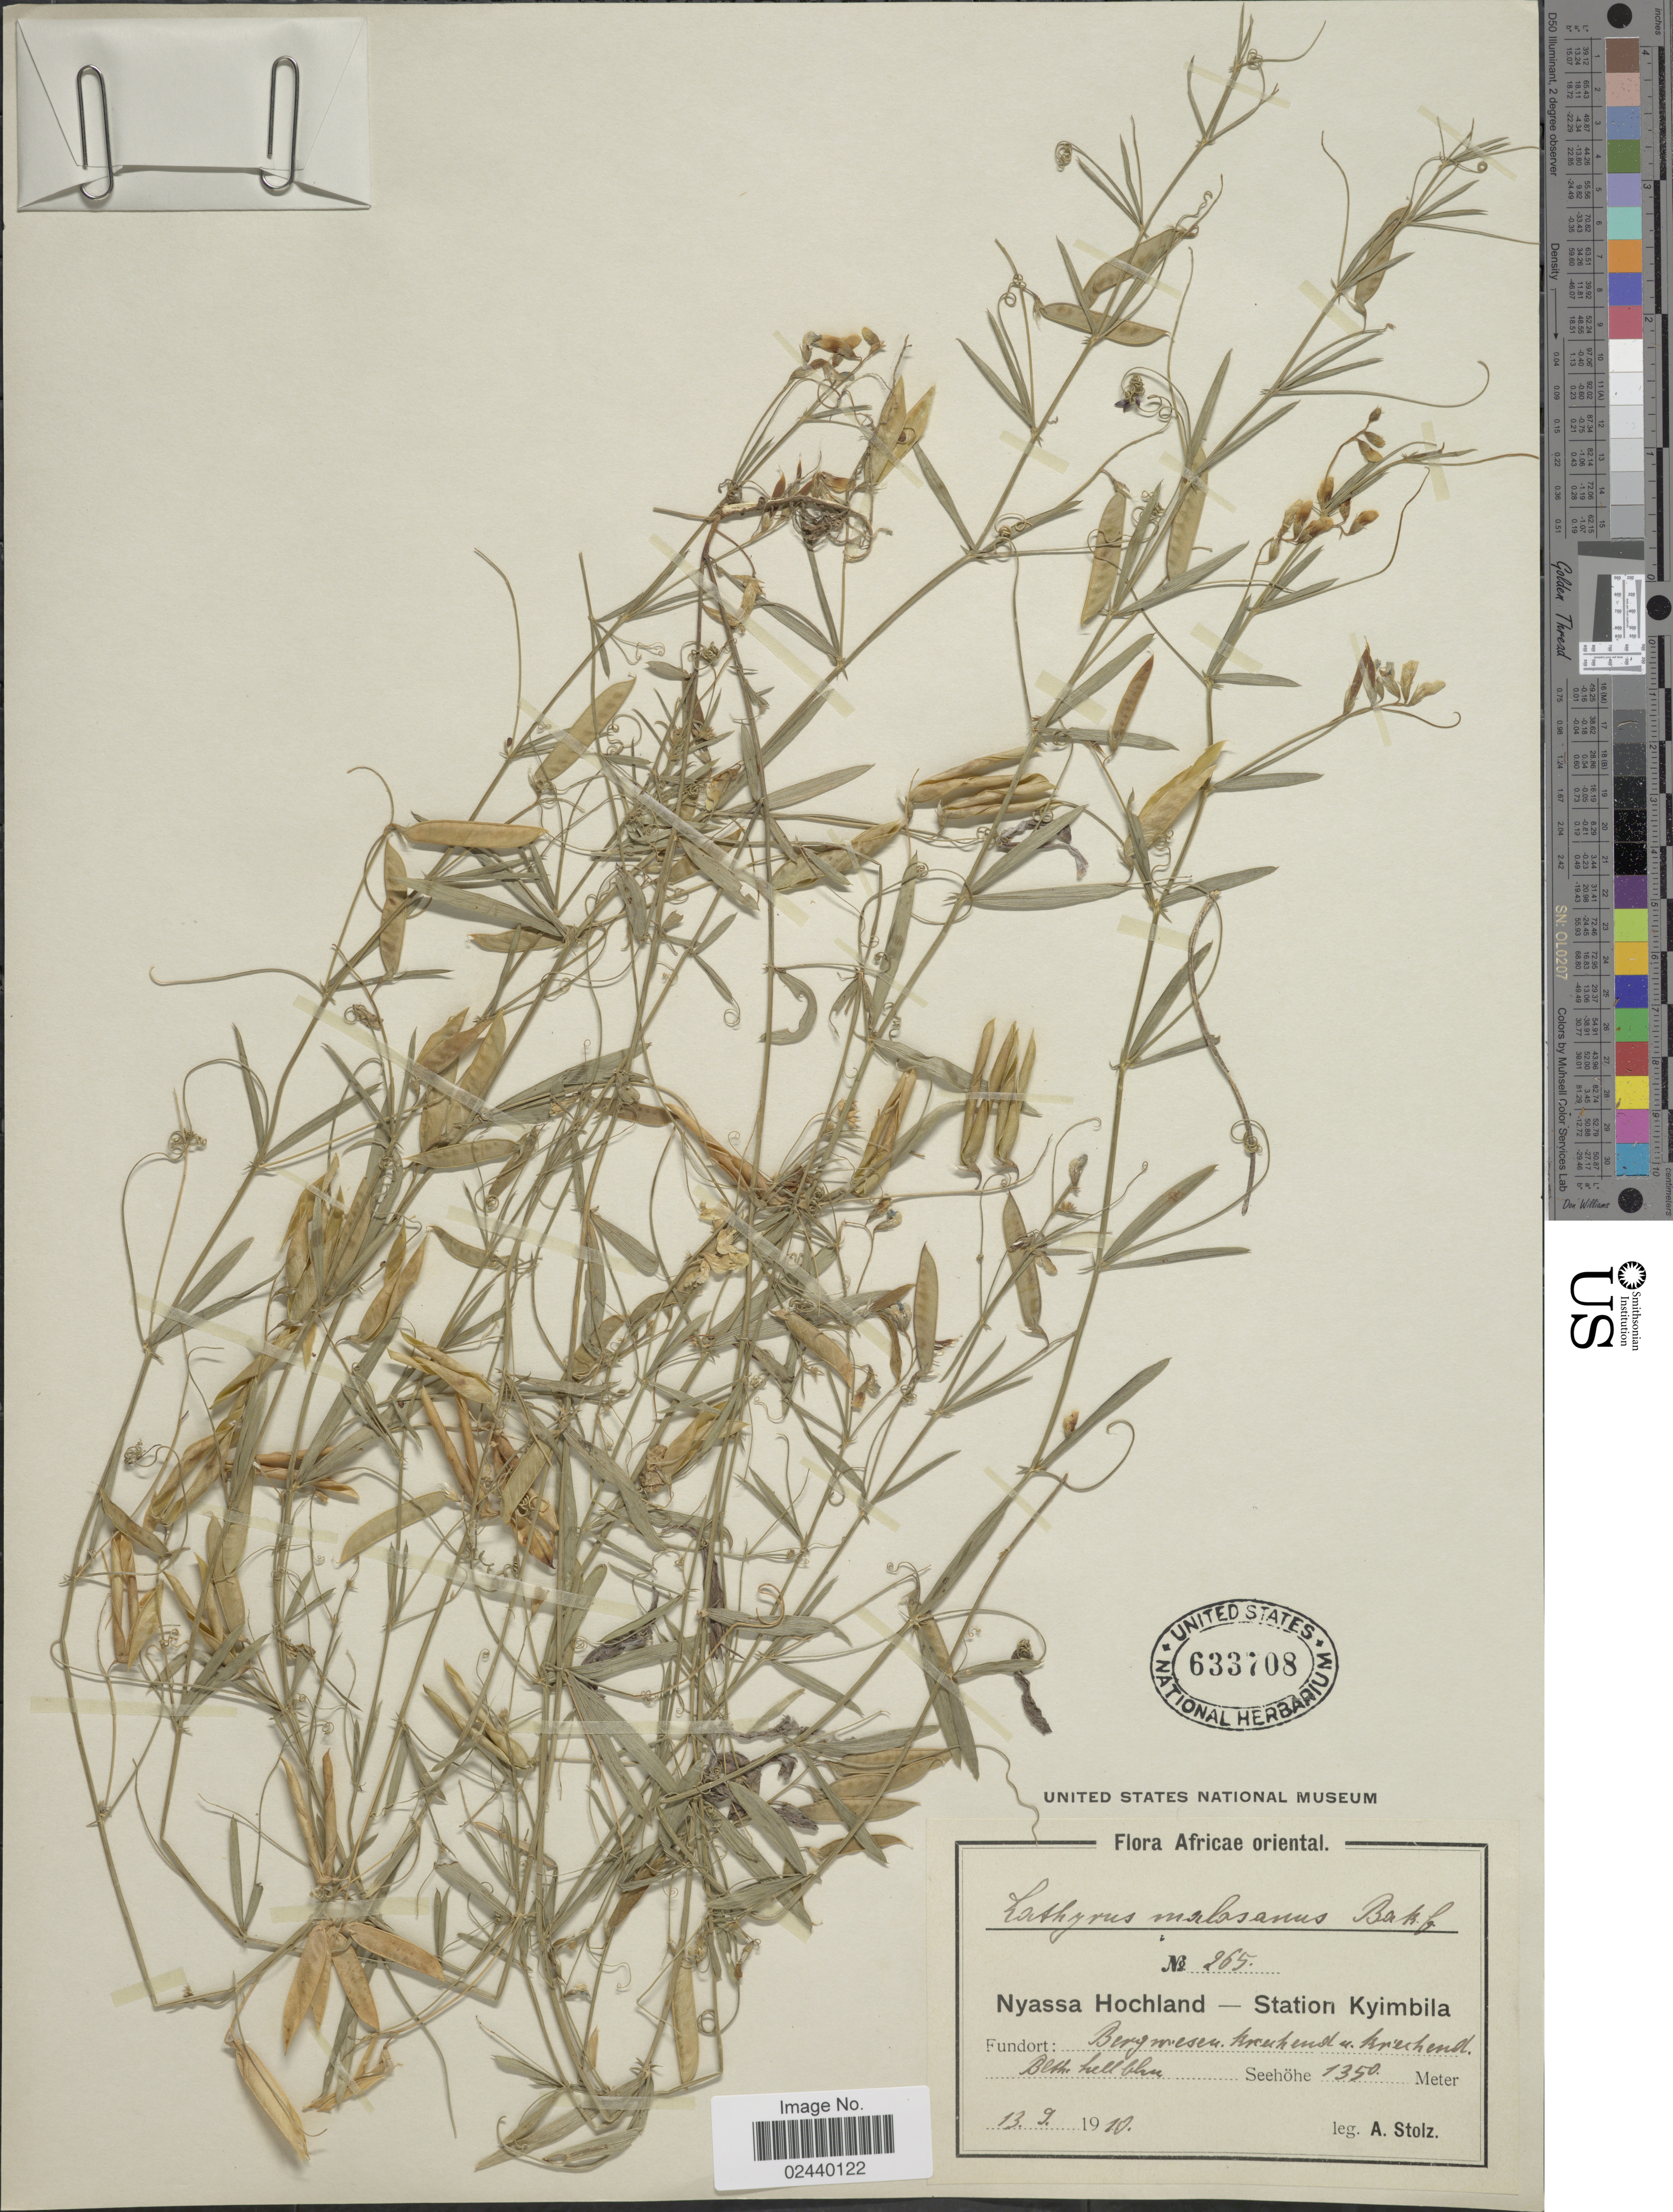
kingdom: Plantae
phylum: Tracheophyta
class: Magnoliopsida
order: Fabales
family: Fabaceae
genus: Vicia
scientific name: Vicia sp.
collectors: A. Stolz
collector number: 265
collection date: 1910-09-13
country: Malawi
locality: Africae oriental, Nyassa Hochland - Station Kyimbila, Bergwiesen.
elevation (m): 1350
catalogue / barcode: US 633708